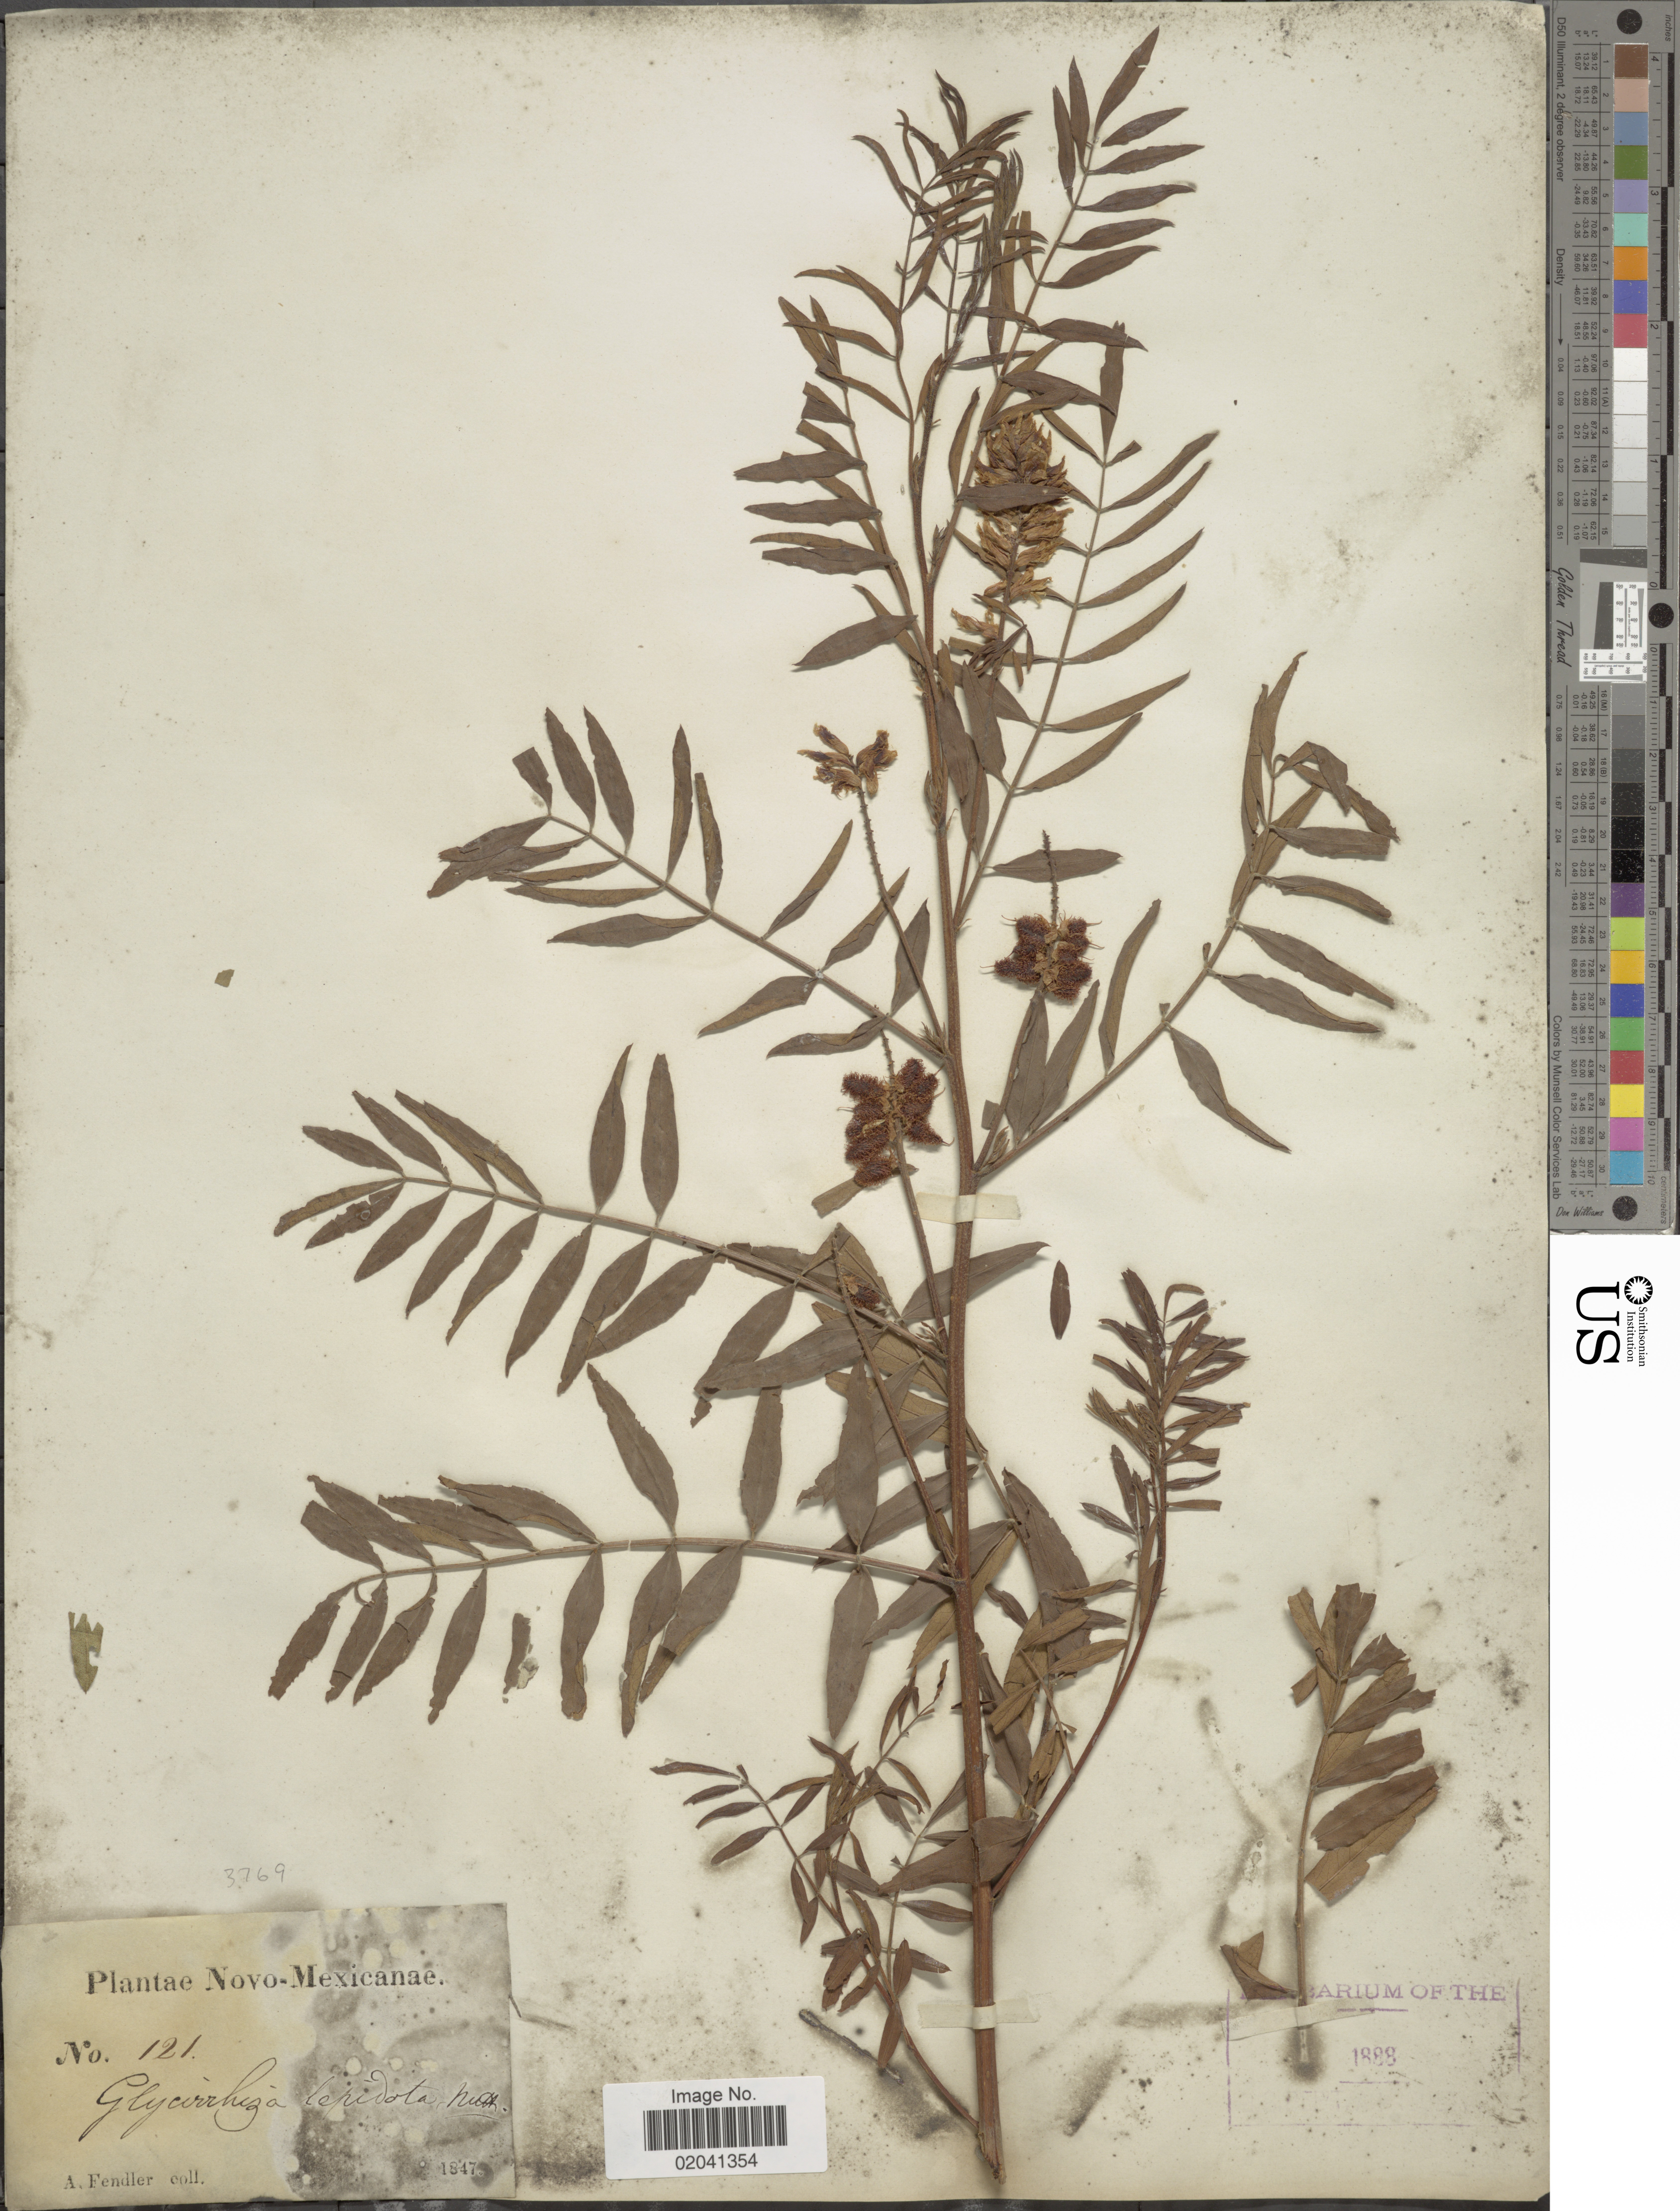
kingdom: Plantae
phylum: Tracheophyta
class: Magnoliopsida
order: Fabales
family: Fabaceae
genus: Glycyrrhiza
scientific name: Glycyrrhiza lepidota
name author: Pursh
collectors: A. Fendler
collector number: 121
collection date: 1847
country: United States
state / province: New Mexico